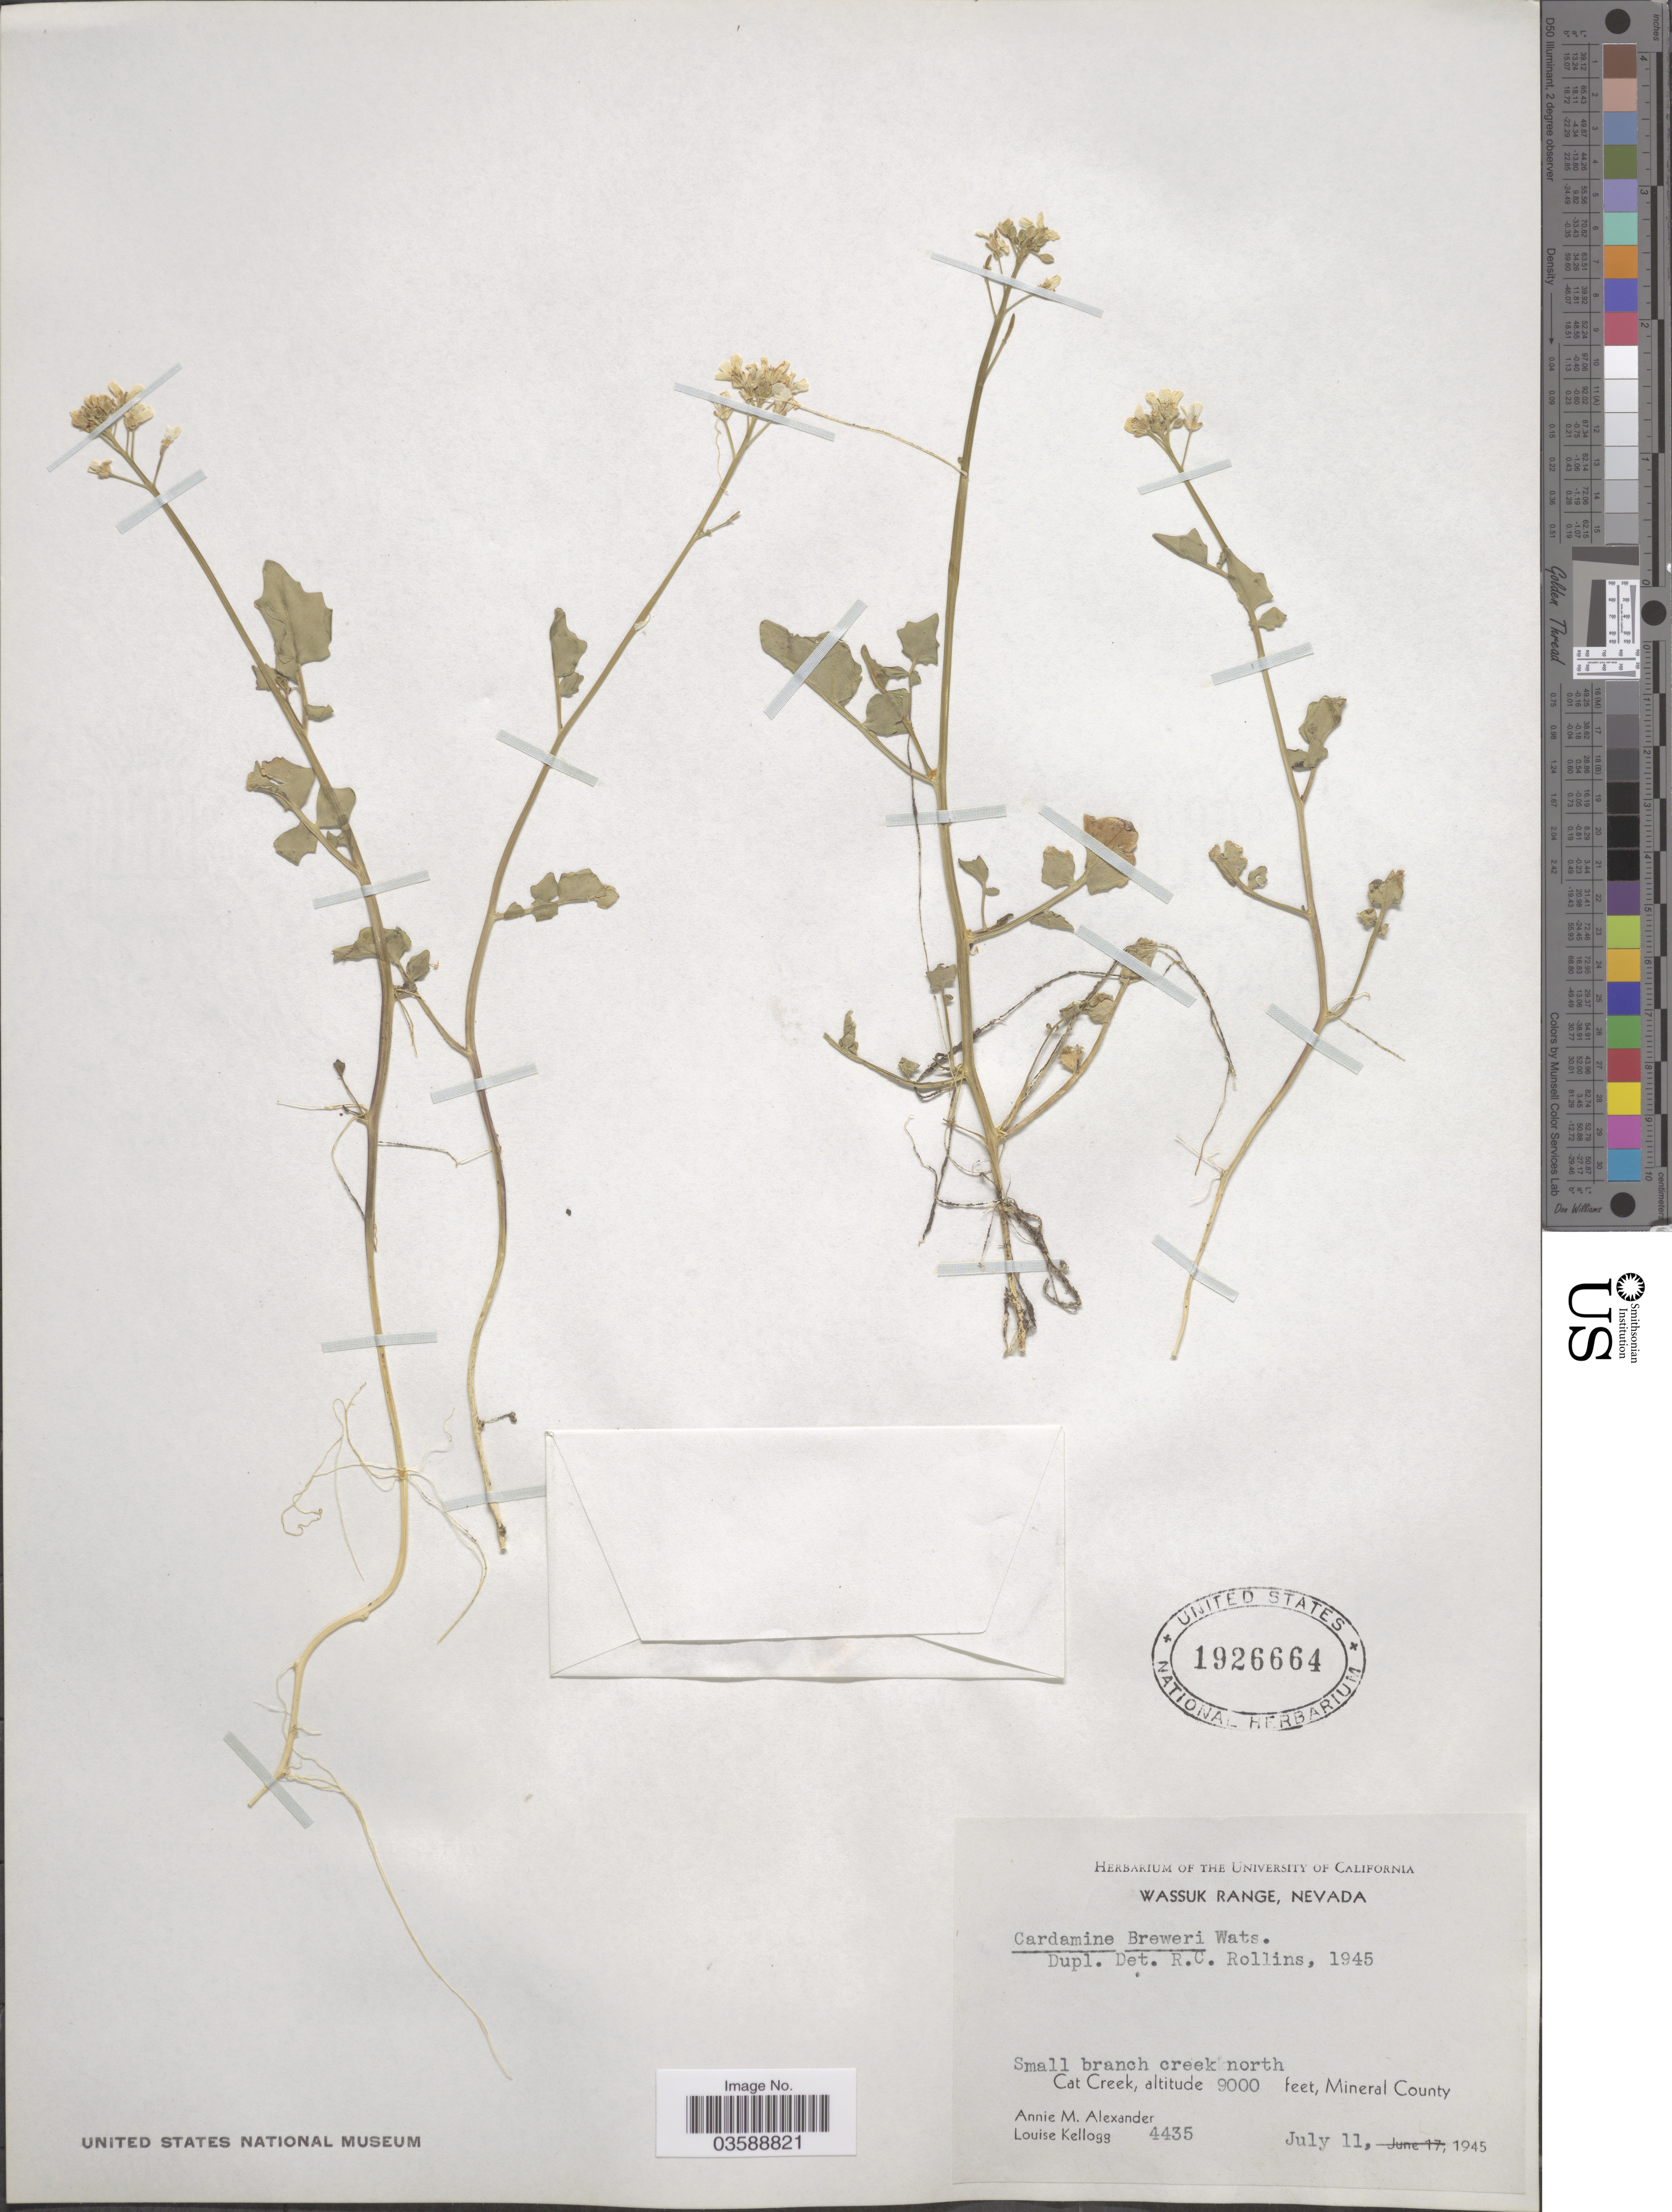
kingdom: Plantae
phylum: Tracheophyta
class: Magnoliopsida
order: Brassicales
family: Brassicaceae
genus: Cardamine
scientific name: Cardamine breweri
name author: S. Watson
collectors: A. M. Alexander & L. Kellogg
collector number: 4435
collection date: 1945-07-11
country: United States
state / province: Nevada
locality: Wassuk range. Small branch creek north. Cat Creek. Mineral County.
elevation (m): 2743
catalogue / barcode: US 1926664